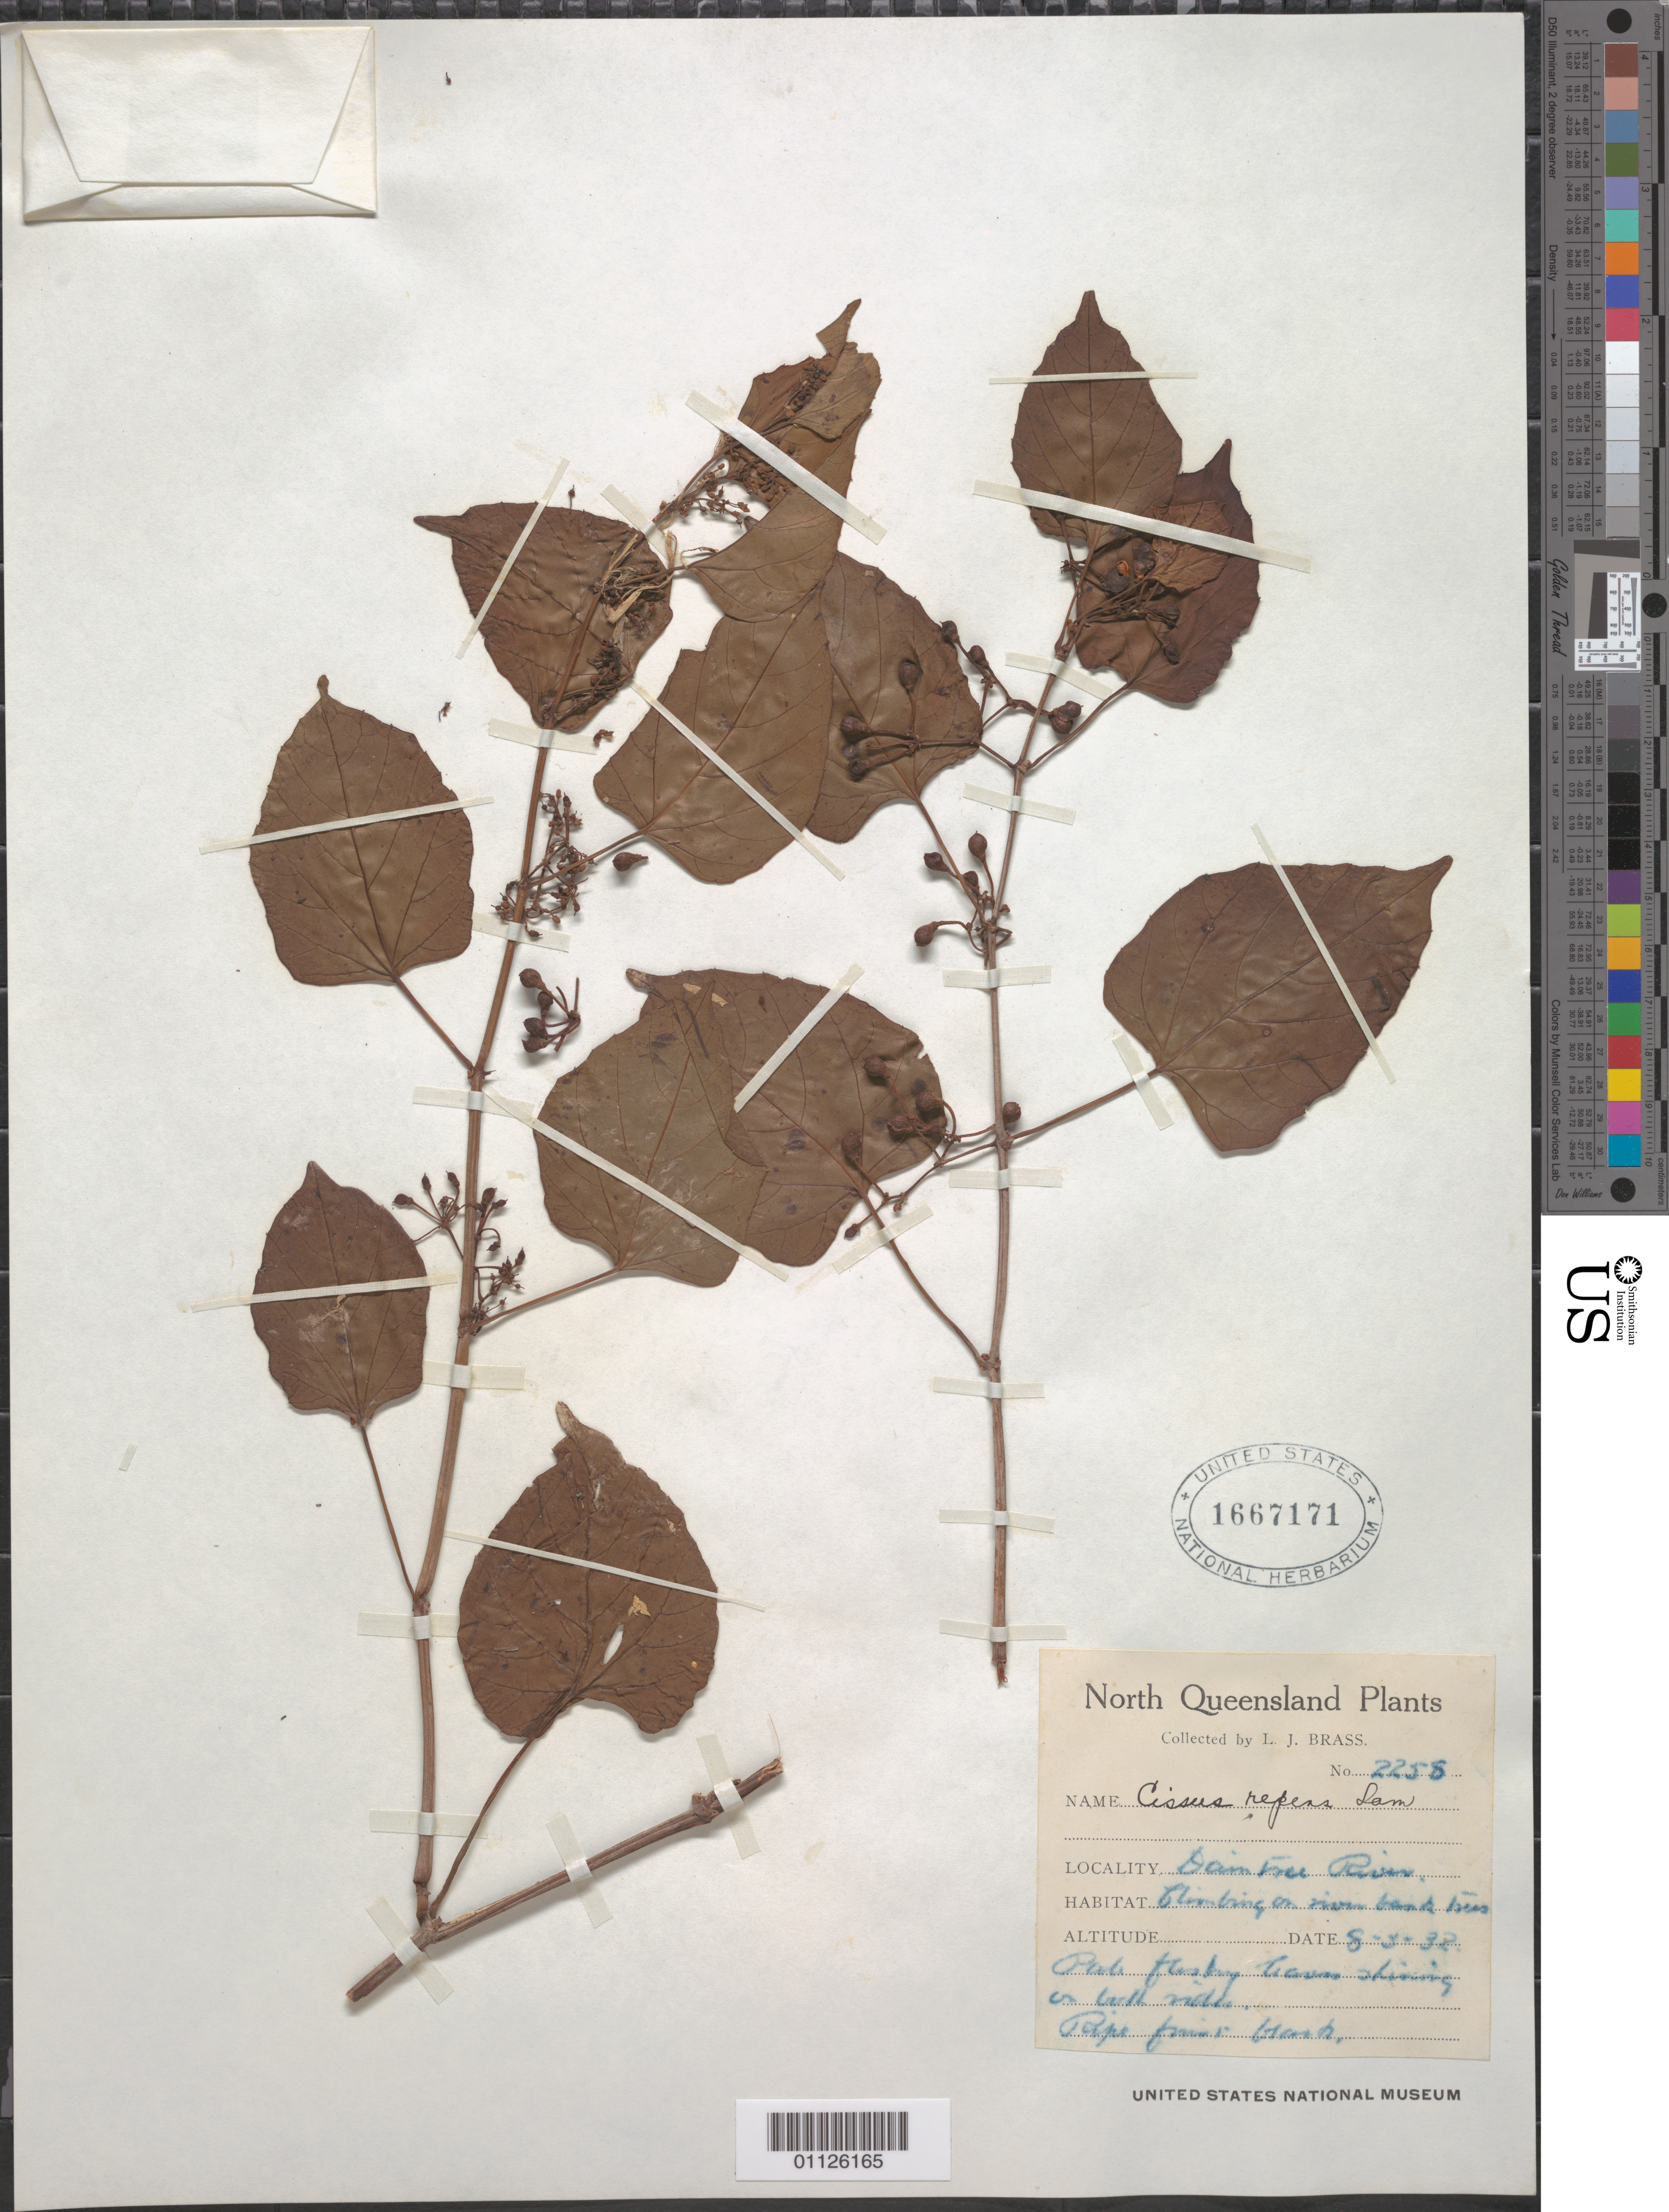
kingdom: Plantae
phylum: Tracheophyta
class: Magnoliopsida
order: Vitales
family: Vitaceae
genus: Cissus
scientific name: Cissus repens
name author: Lam.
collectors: L. J. Brass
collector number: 2258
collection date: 1932-09-08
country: Australia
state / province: Queensland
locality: Daintree River.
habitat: Climbing on river bank.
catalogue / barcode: US 1667171